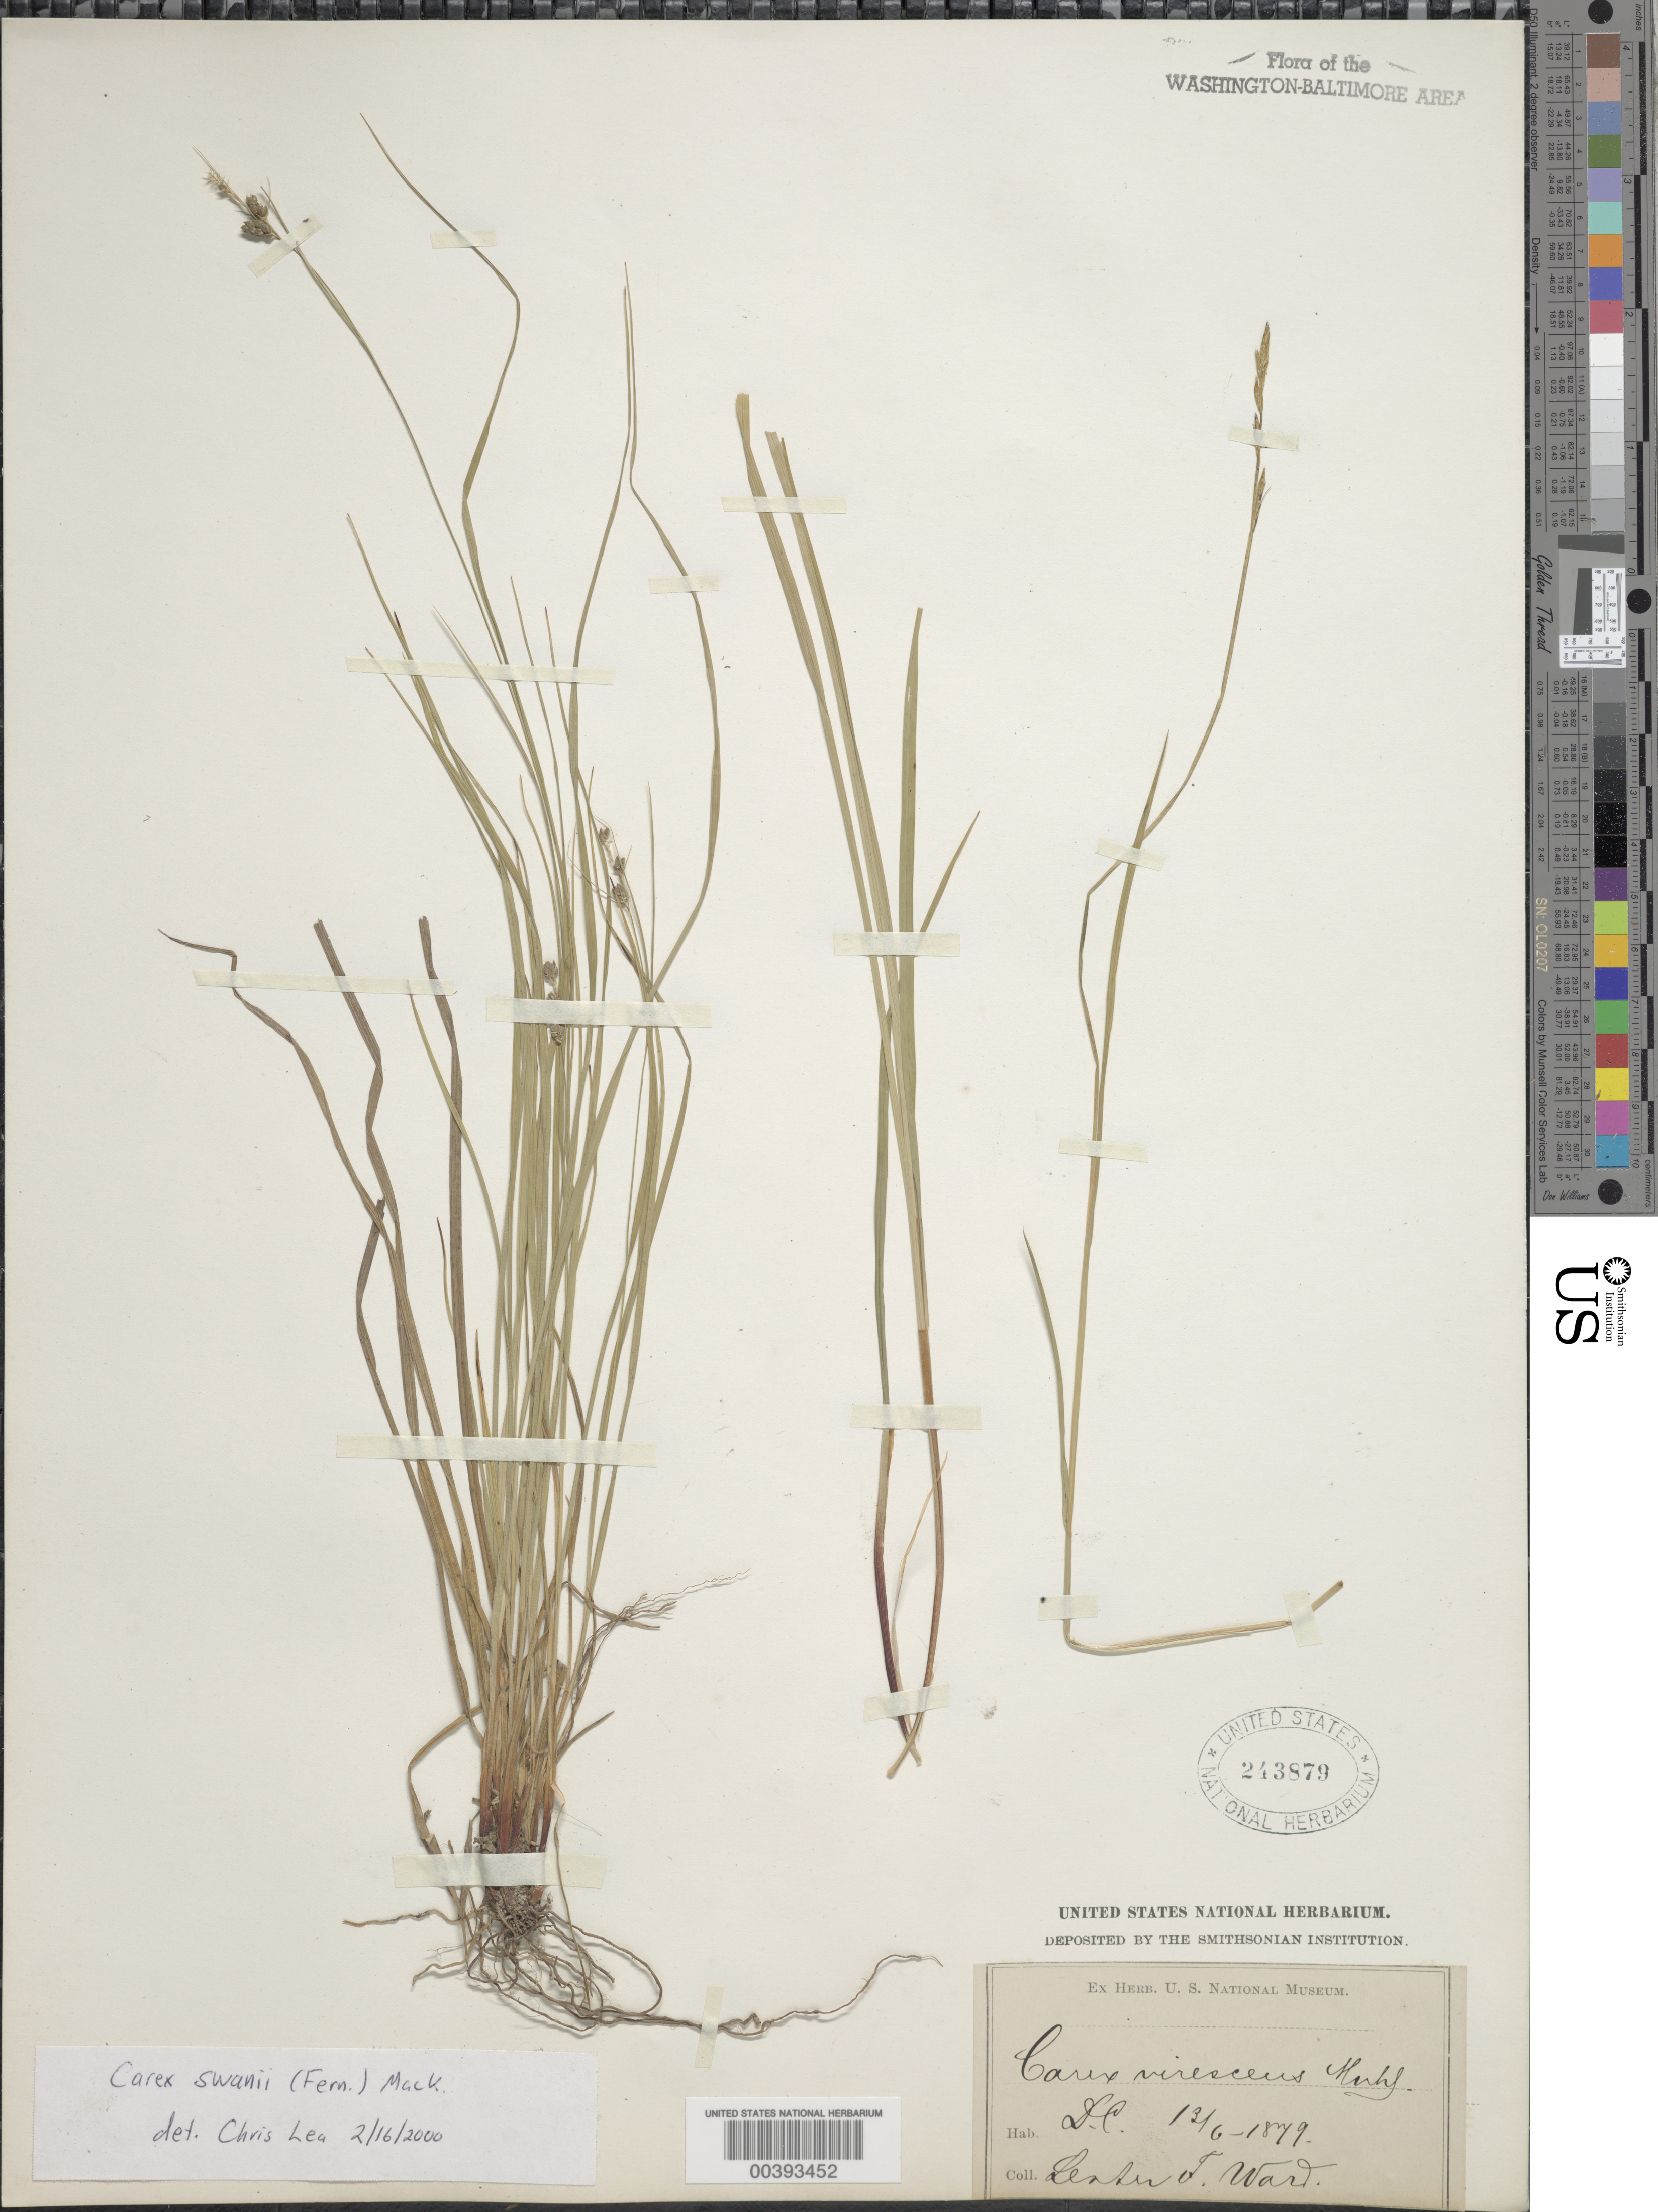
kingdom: Plantae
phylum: Tracheophyta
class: Liliopsida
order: Poales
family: Cyperaceae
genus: Carex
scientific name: Carex swanii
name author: (Fernald) Mack.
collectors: L. F. Ward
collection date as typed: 13 Jun 1879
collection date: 1879-06-13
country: United States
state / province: District of Columbia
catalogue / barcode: US 243879